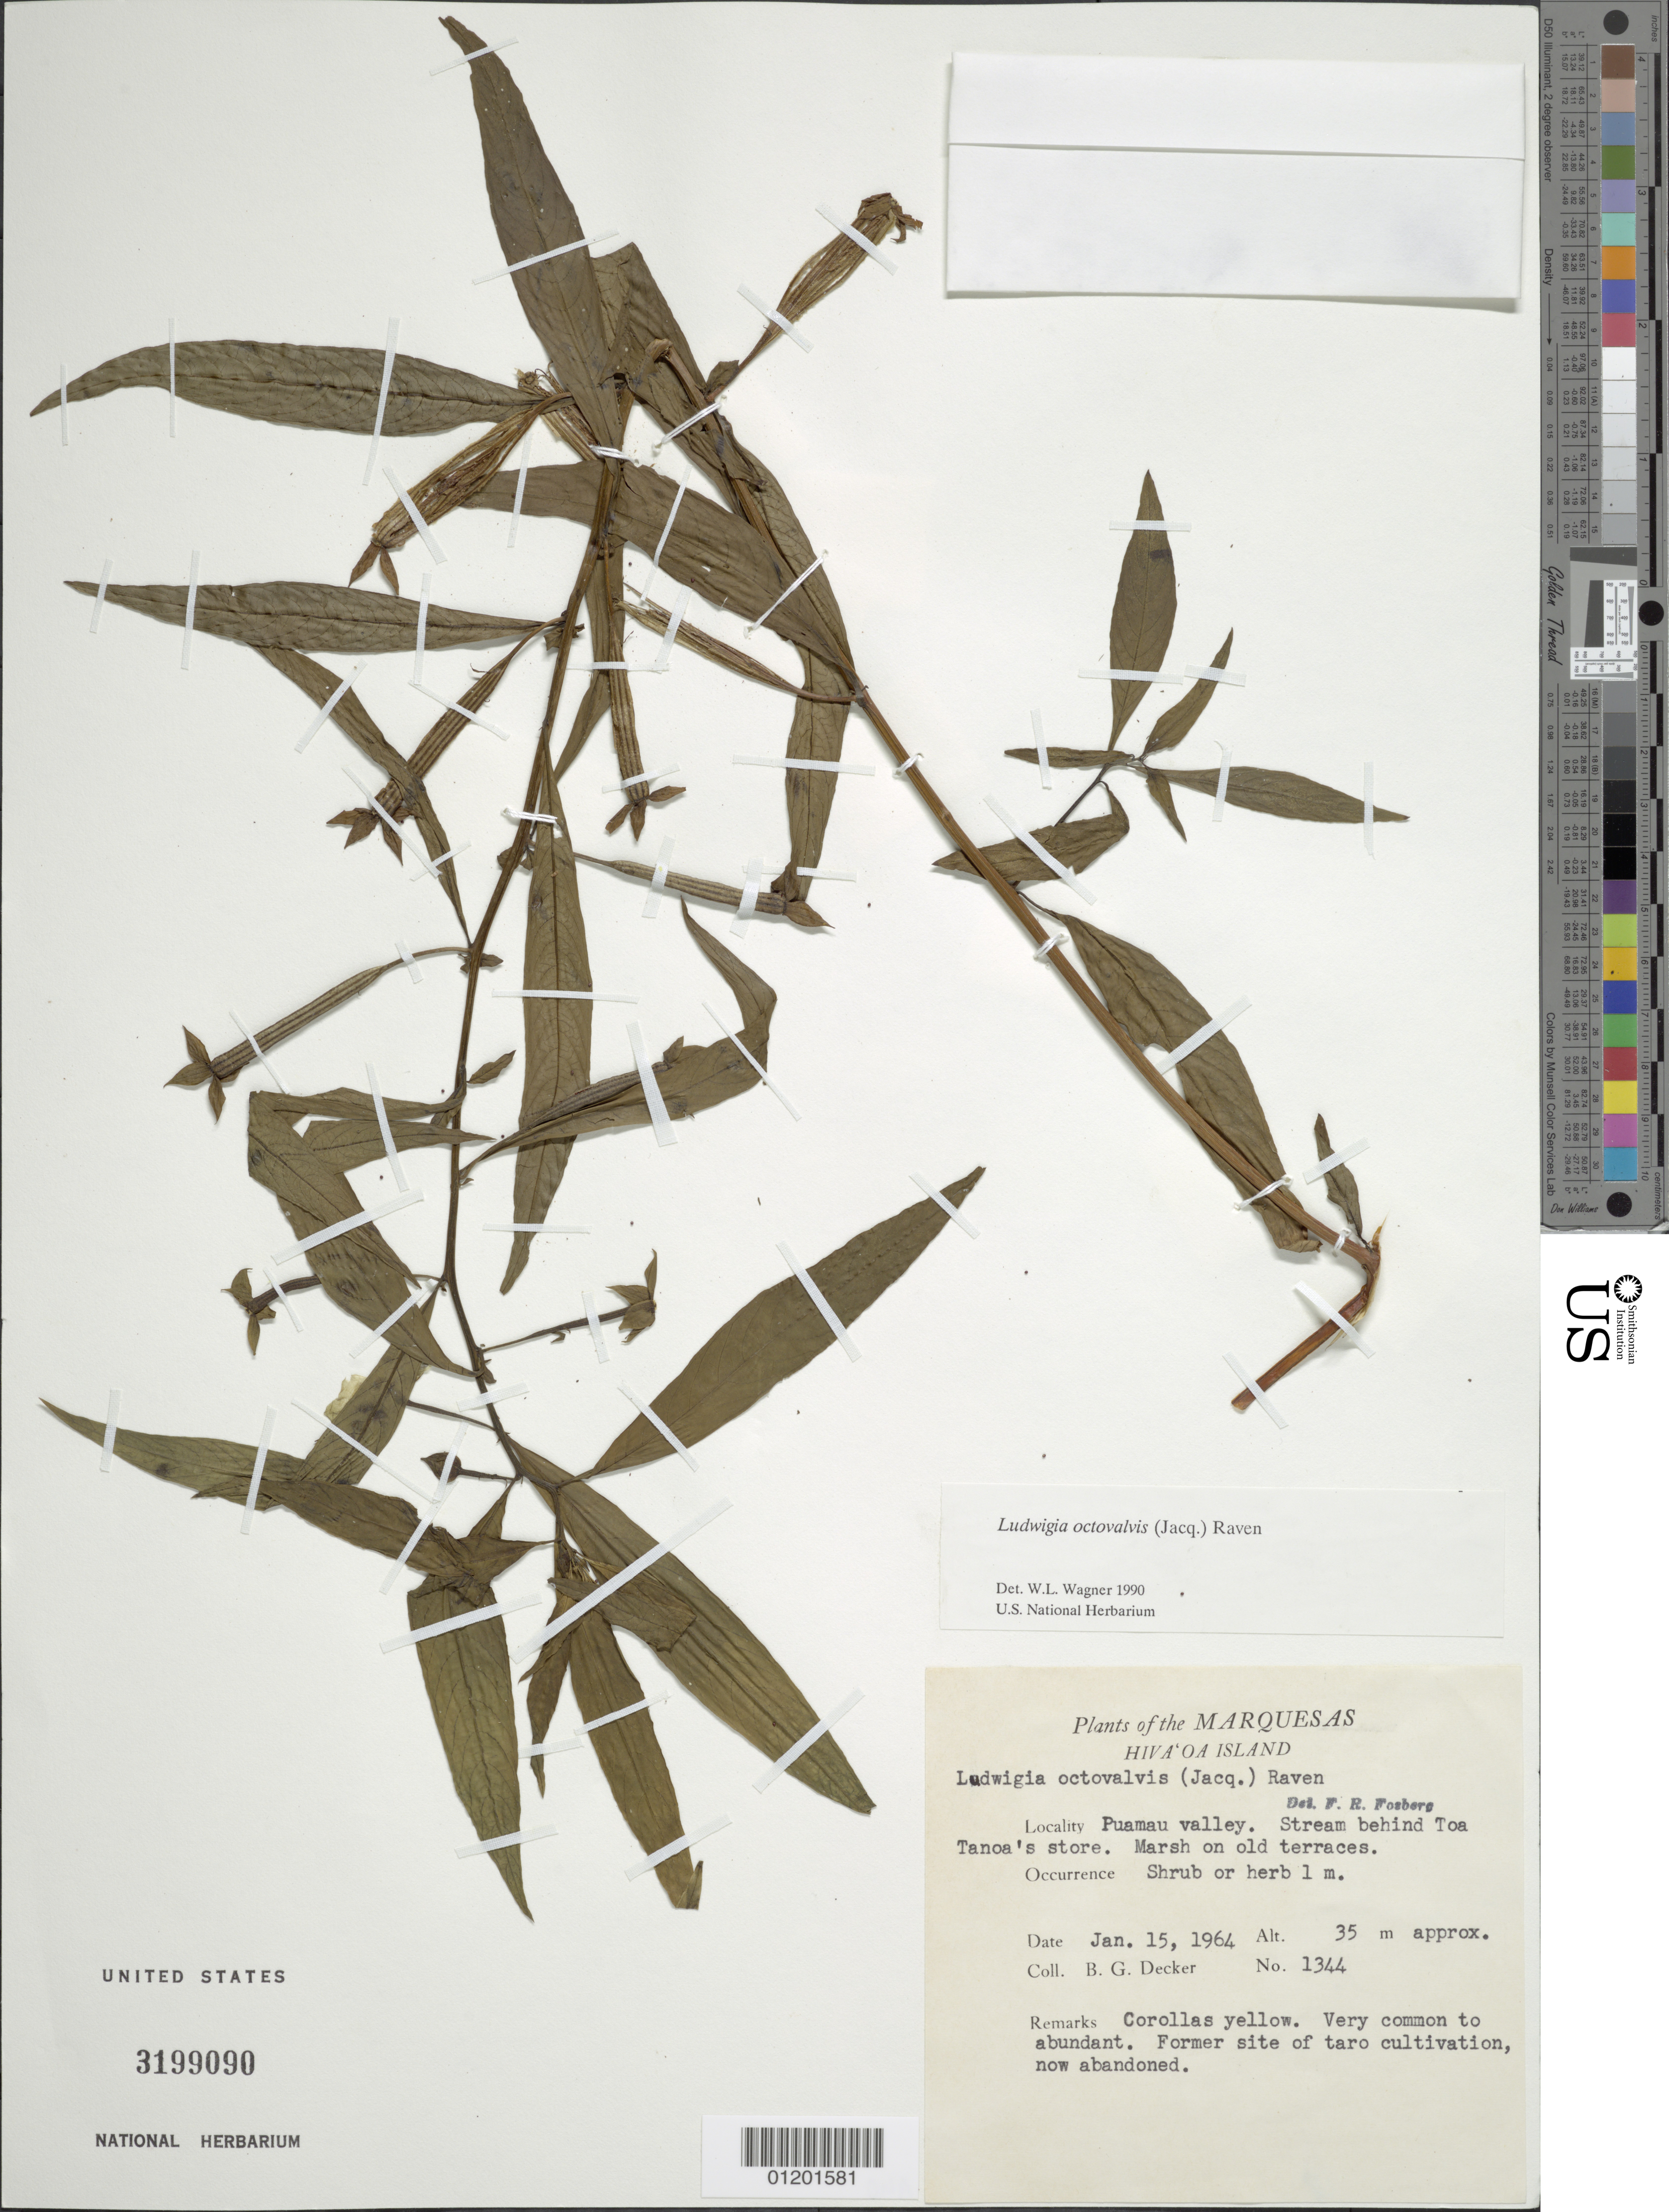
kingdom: Plantae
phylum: Tracheophyta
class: Magnoliopsida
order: Myrtales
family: Onagraceae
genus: Ludwigia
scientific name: Ludwigia octovalvis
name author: (Jacq.) P.H. Raven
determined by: Wagner, W. L., (BOT), Smithsonian Institution - National Museum of Natural History (UNITED STATES)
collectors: B. G. Decker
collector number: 1344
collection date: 1964-01-15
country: French Polynesia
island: Hiva Oa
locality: Puamau Valley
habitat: Marsh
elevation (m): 35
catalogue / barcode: US 3199090